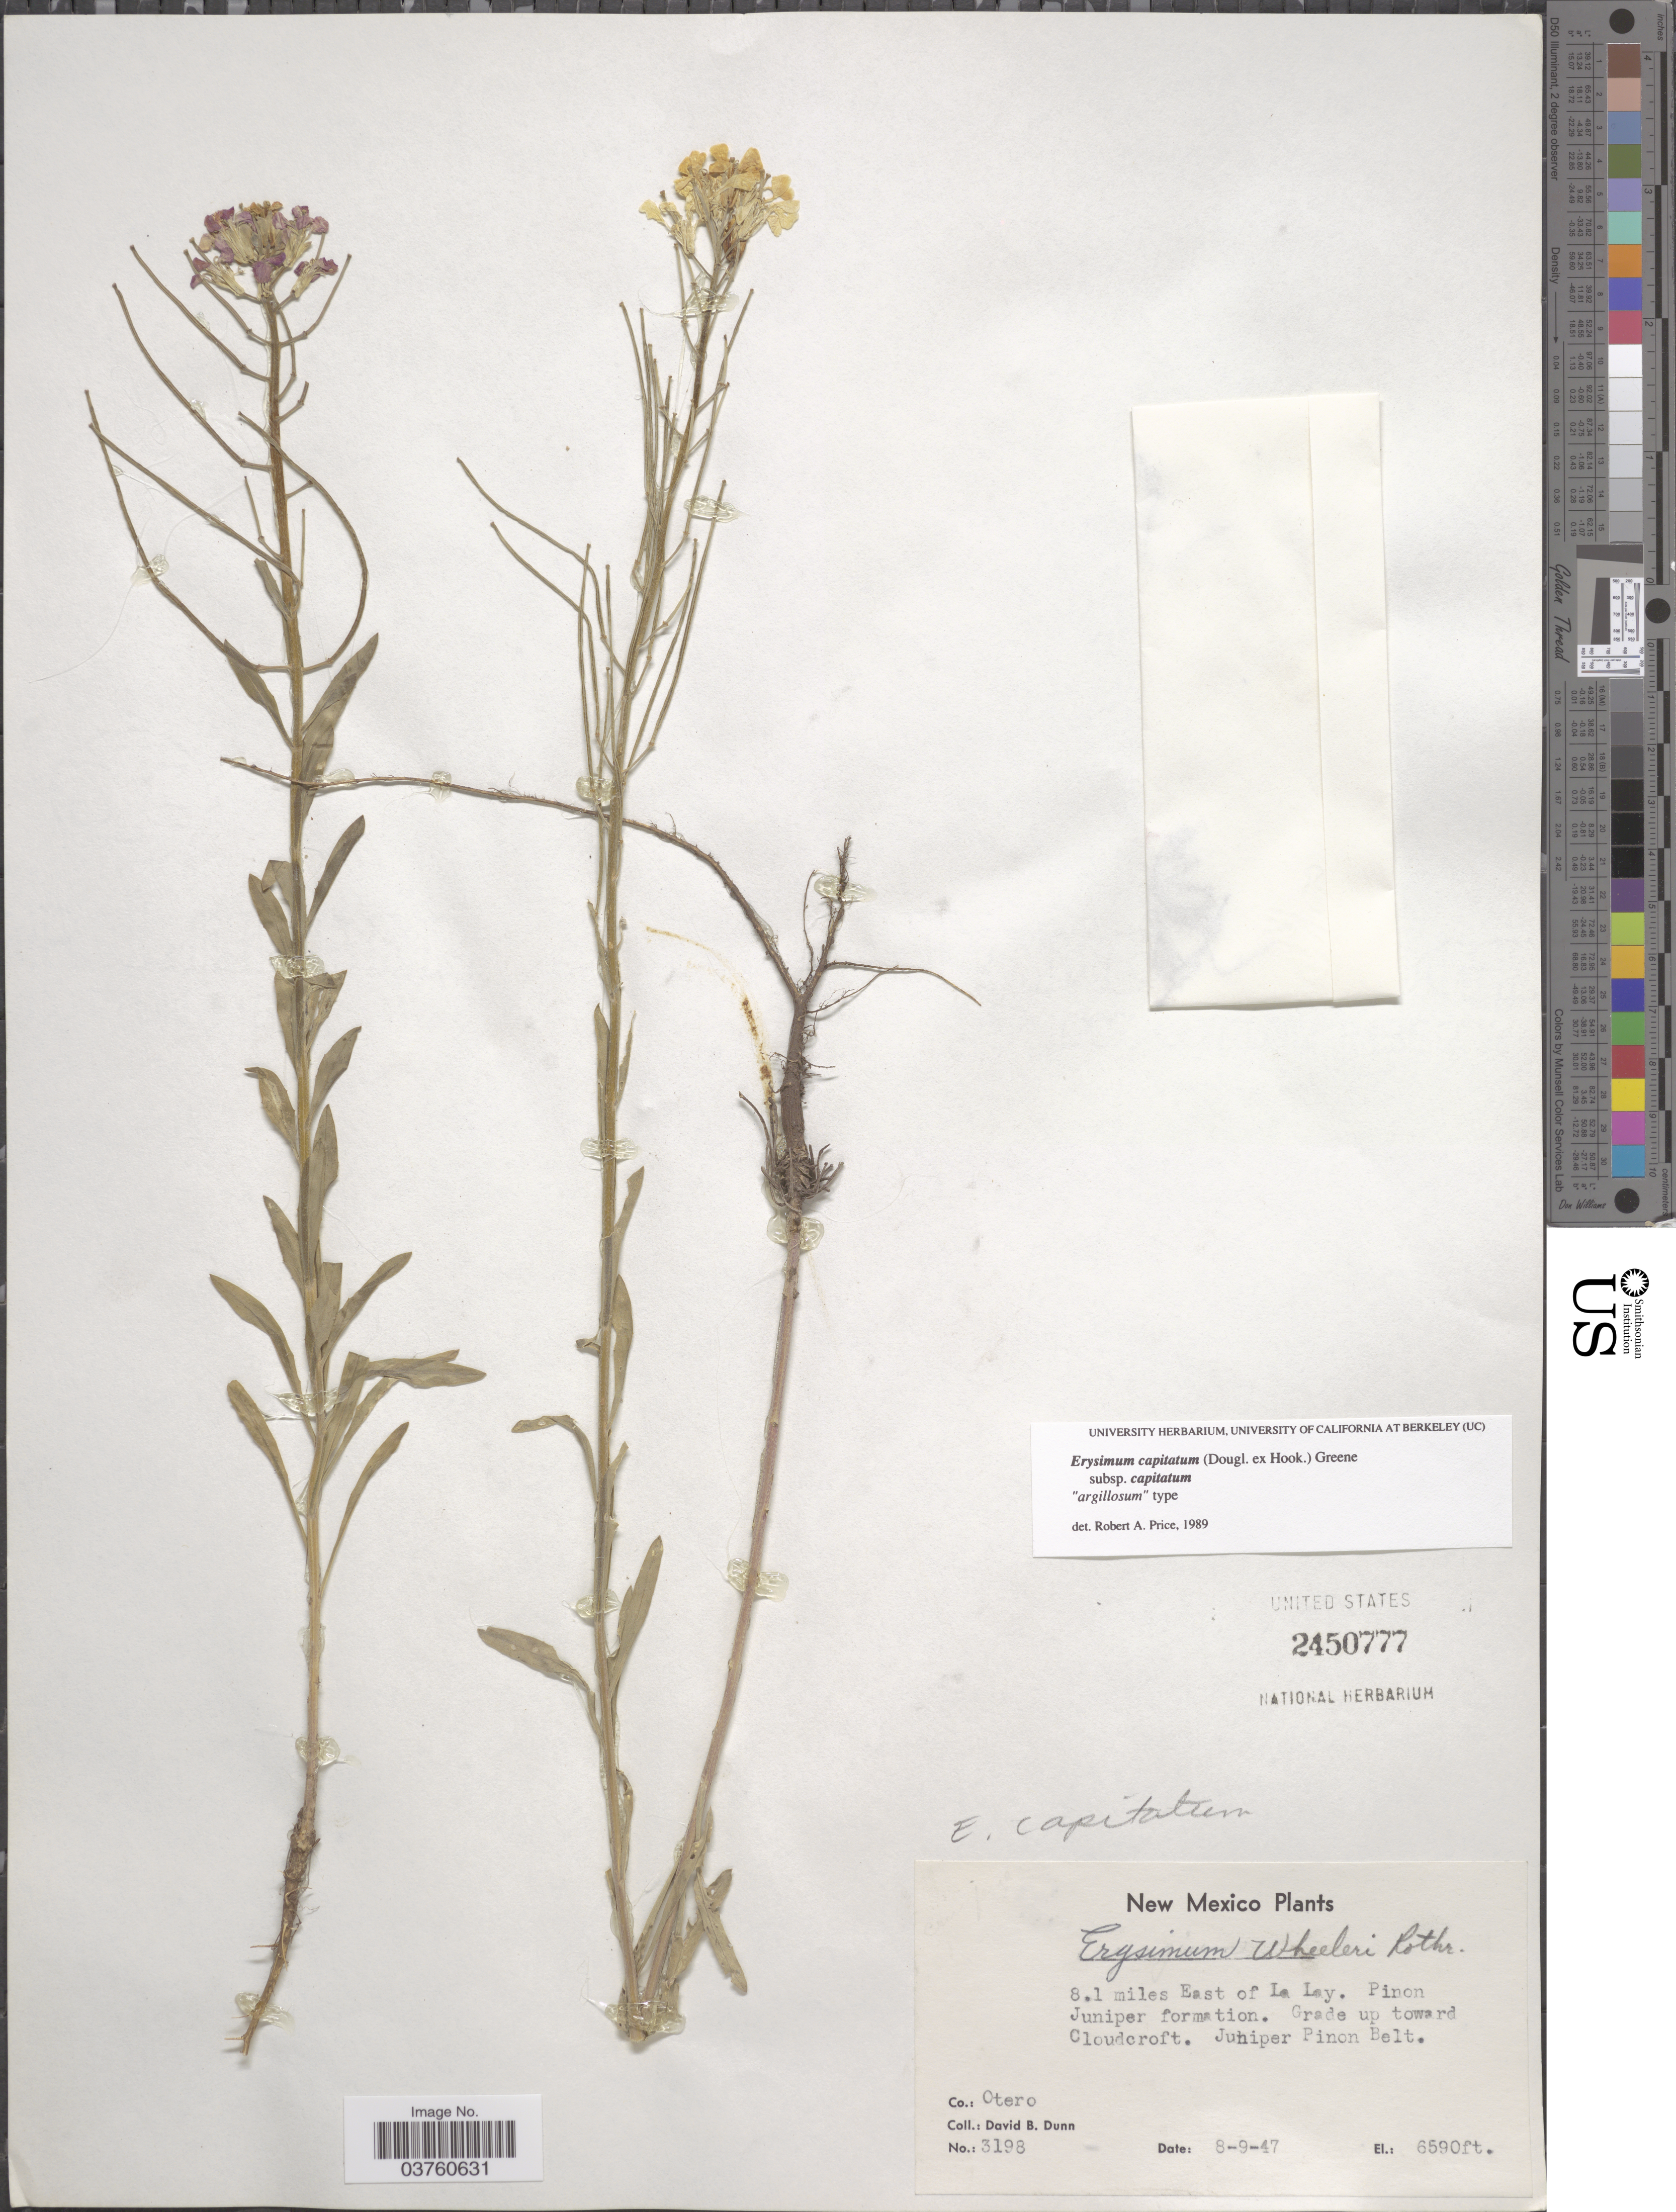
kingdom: Plantae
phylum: Tracheophyta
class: Magnoliopsida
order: Brassicales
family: Brassicaceae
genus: Erysimum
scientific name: Erysimum capitatum subsp. capitatum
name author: (Douglas ex Hook.) Greene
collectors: D. B. Dunn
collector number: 3198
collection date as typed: Transcribed d/m/y: 9/8/47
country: United States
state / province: New Mexico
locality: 8.1 miles East of La Lay. Grade up toward Cloudcroft. Juniper Pinon Belt. Co.: Otero.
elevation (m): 2009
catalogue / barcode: US 2450777